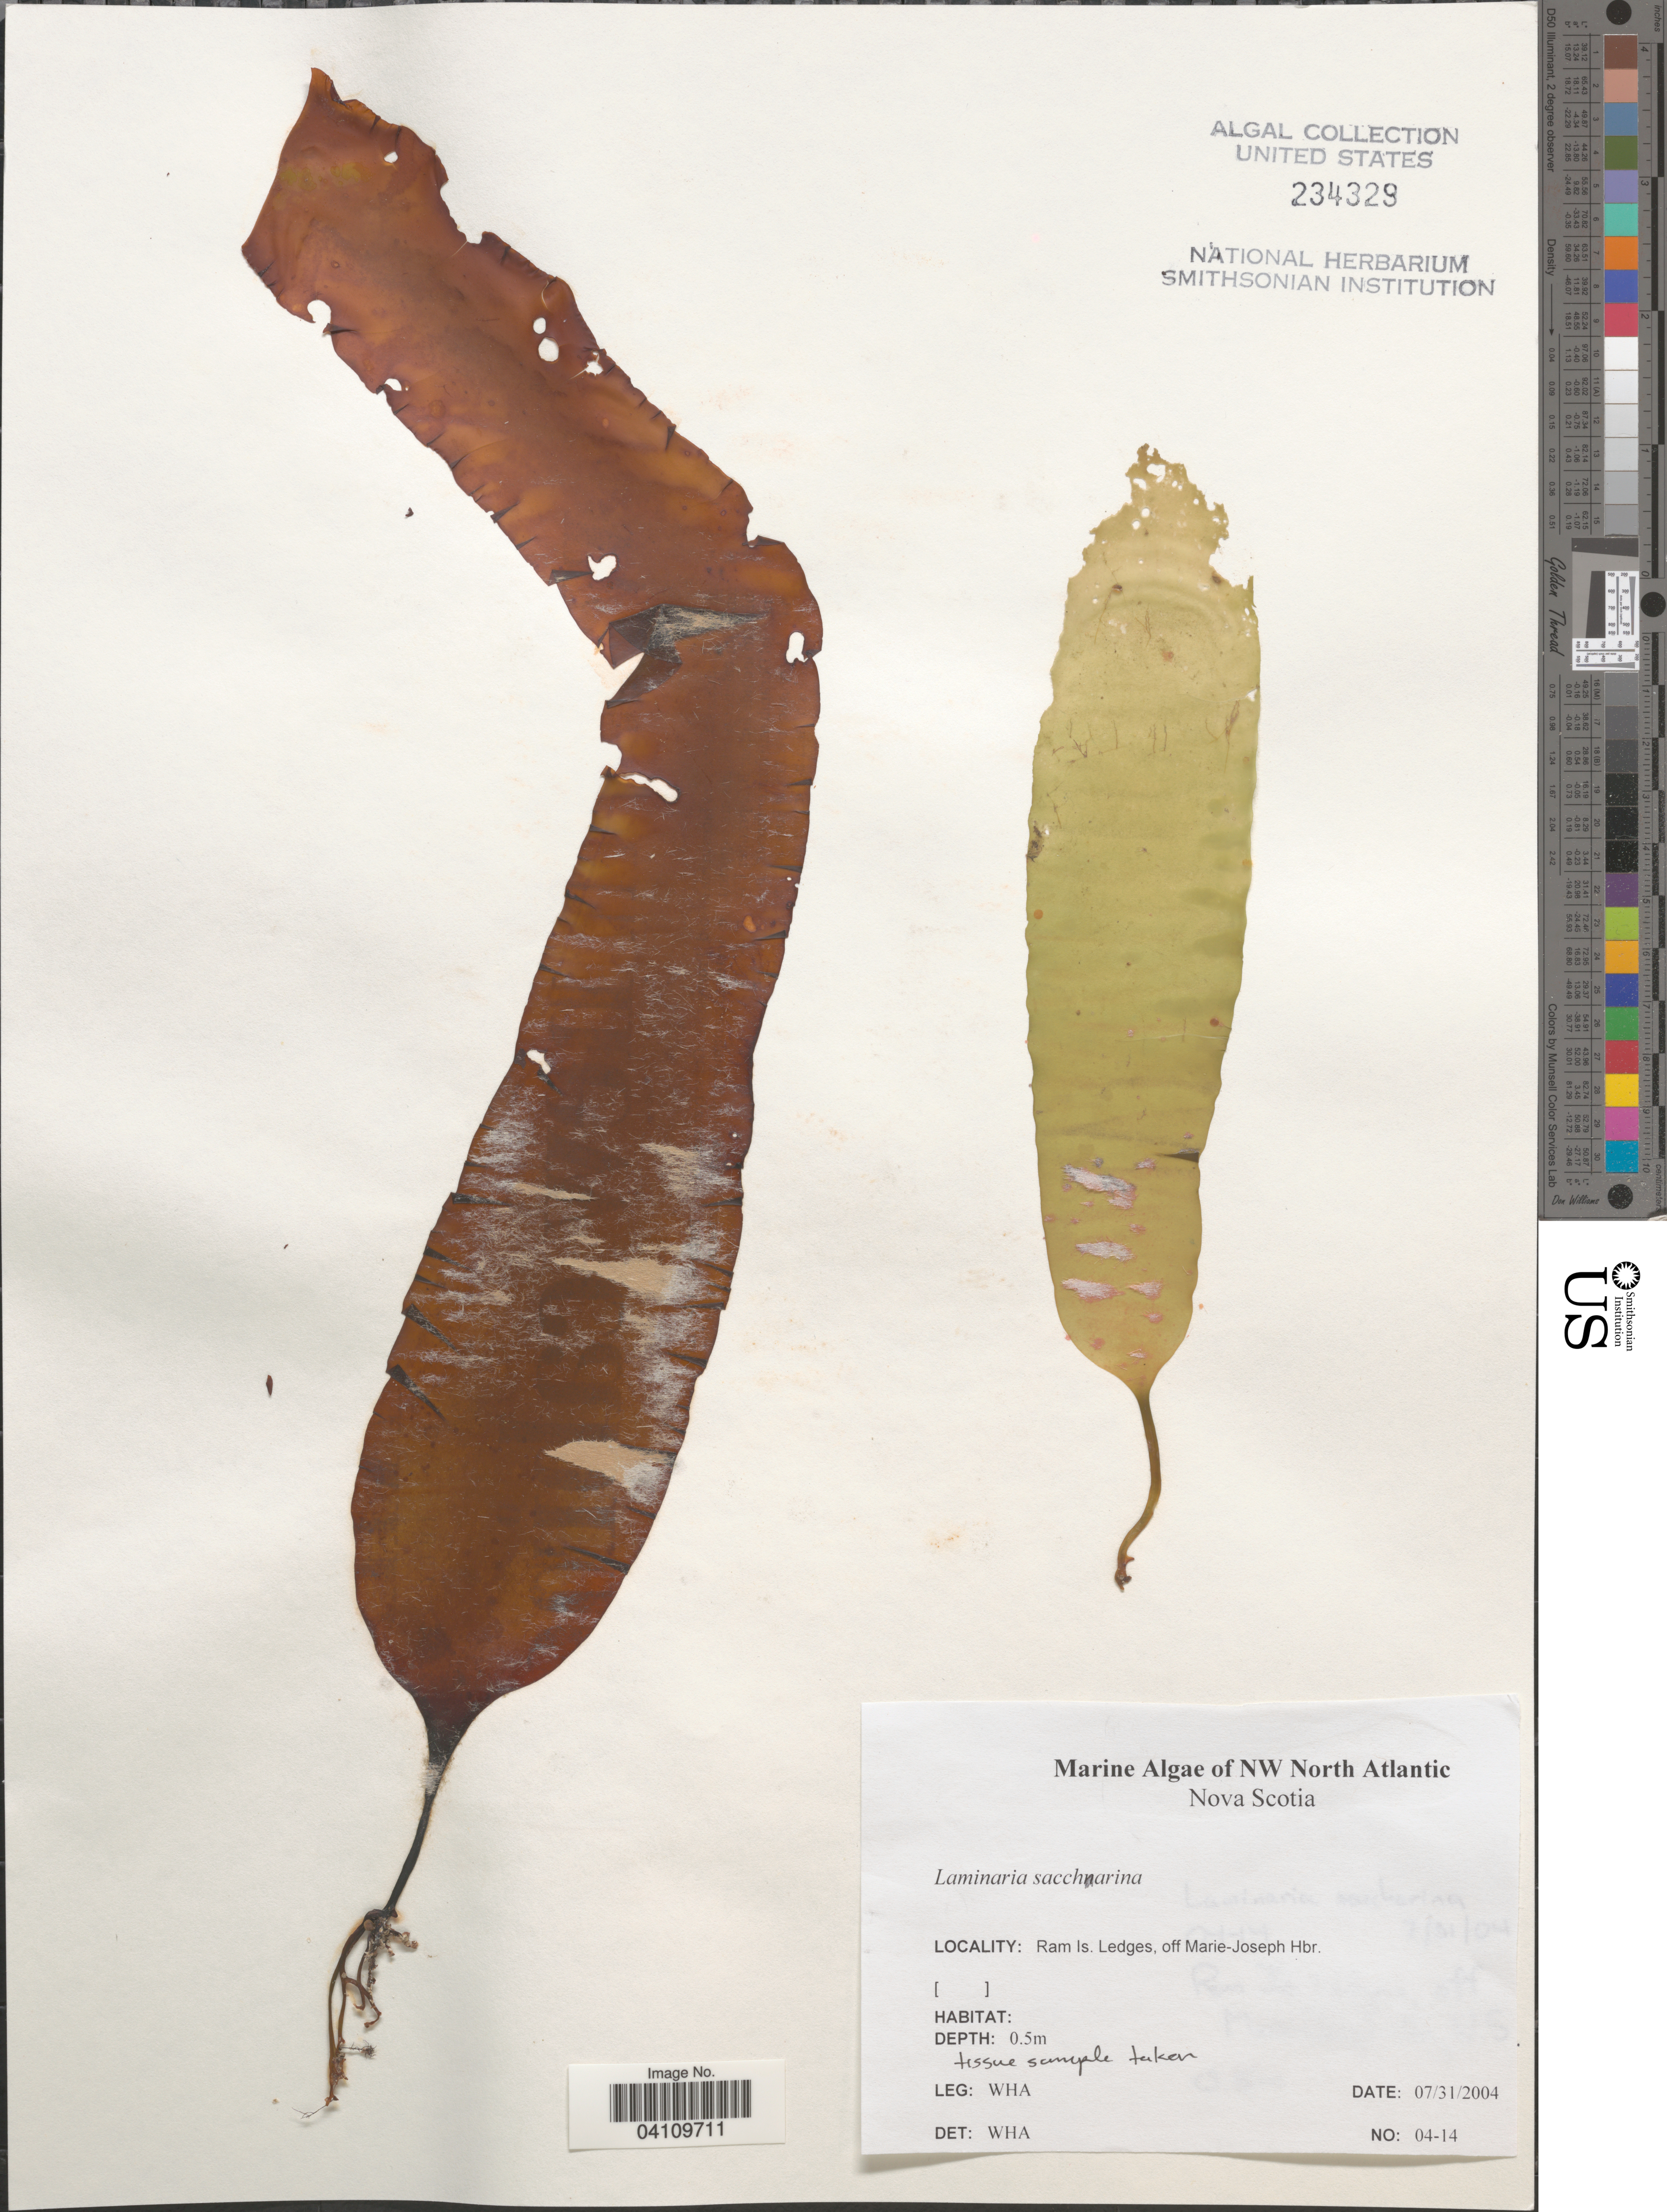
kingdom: Chromista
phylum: Ochrophyta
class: Phaeophyceae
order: Laminariales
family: Laminariaceae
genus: Saccharina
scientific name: Saccharina latissima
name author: C.E. Lane et al.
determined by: Algae name updating Project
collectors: W. H. Adey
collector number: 04-14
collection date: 2004-07-31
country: Canada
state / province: Nova Scotia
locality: NW North Atlantic. Ram Is. Ledges, off Marie-Joseph Hbr.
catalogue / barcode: US 234329